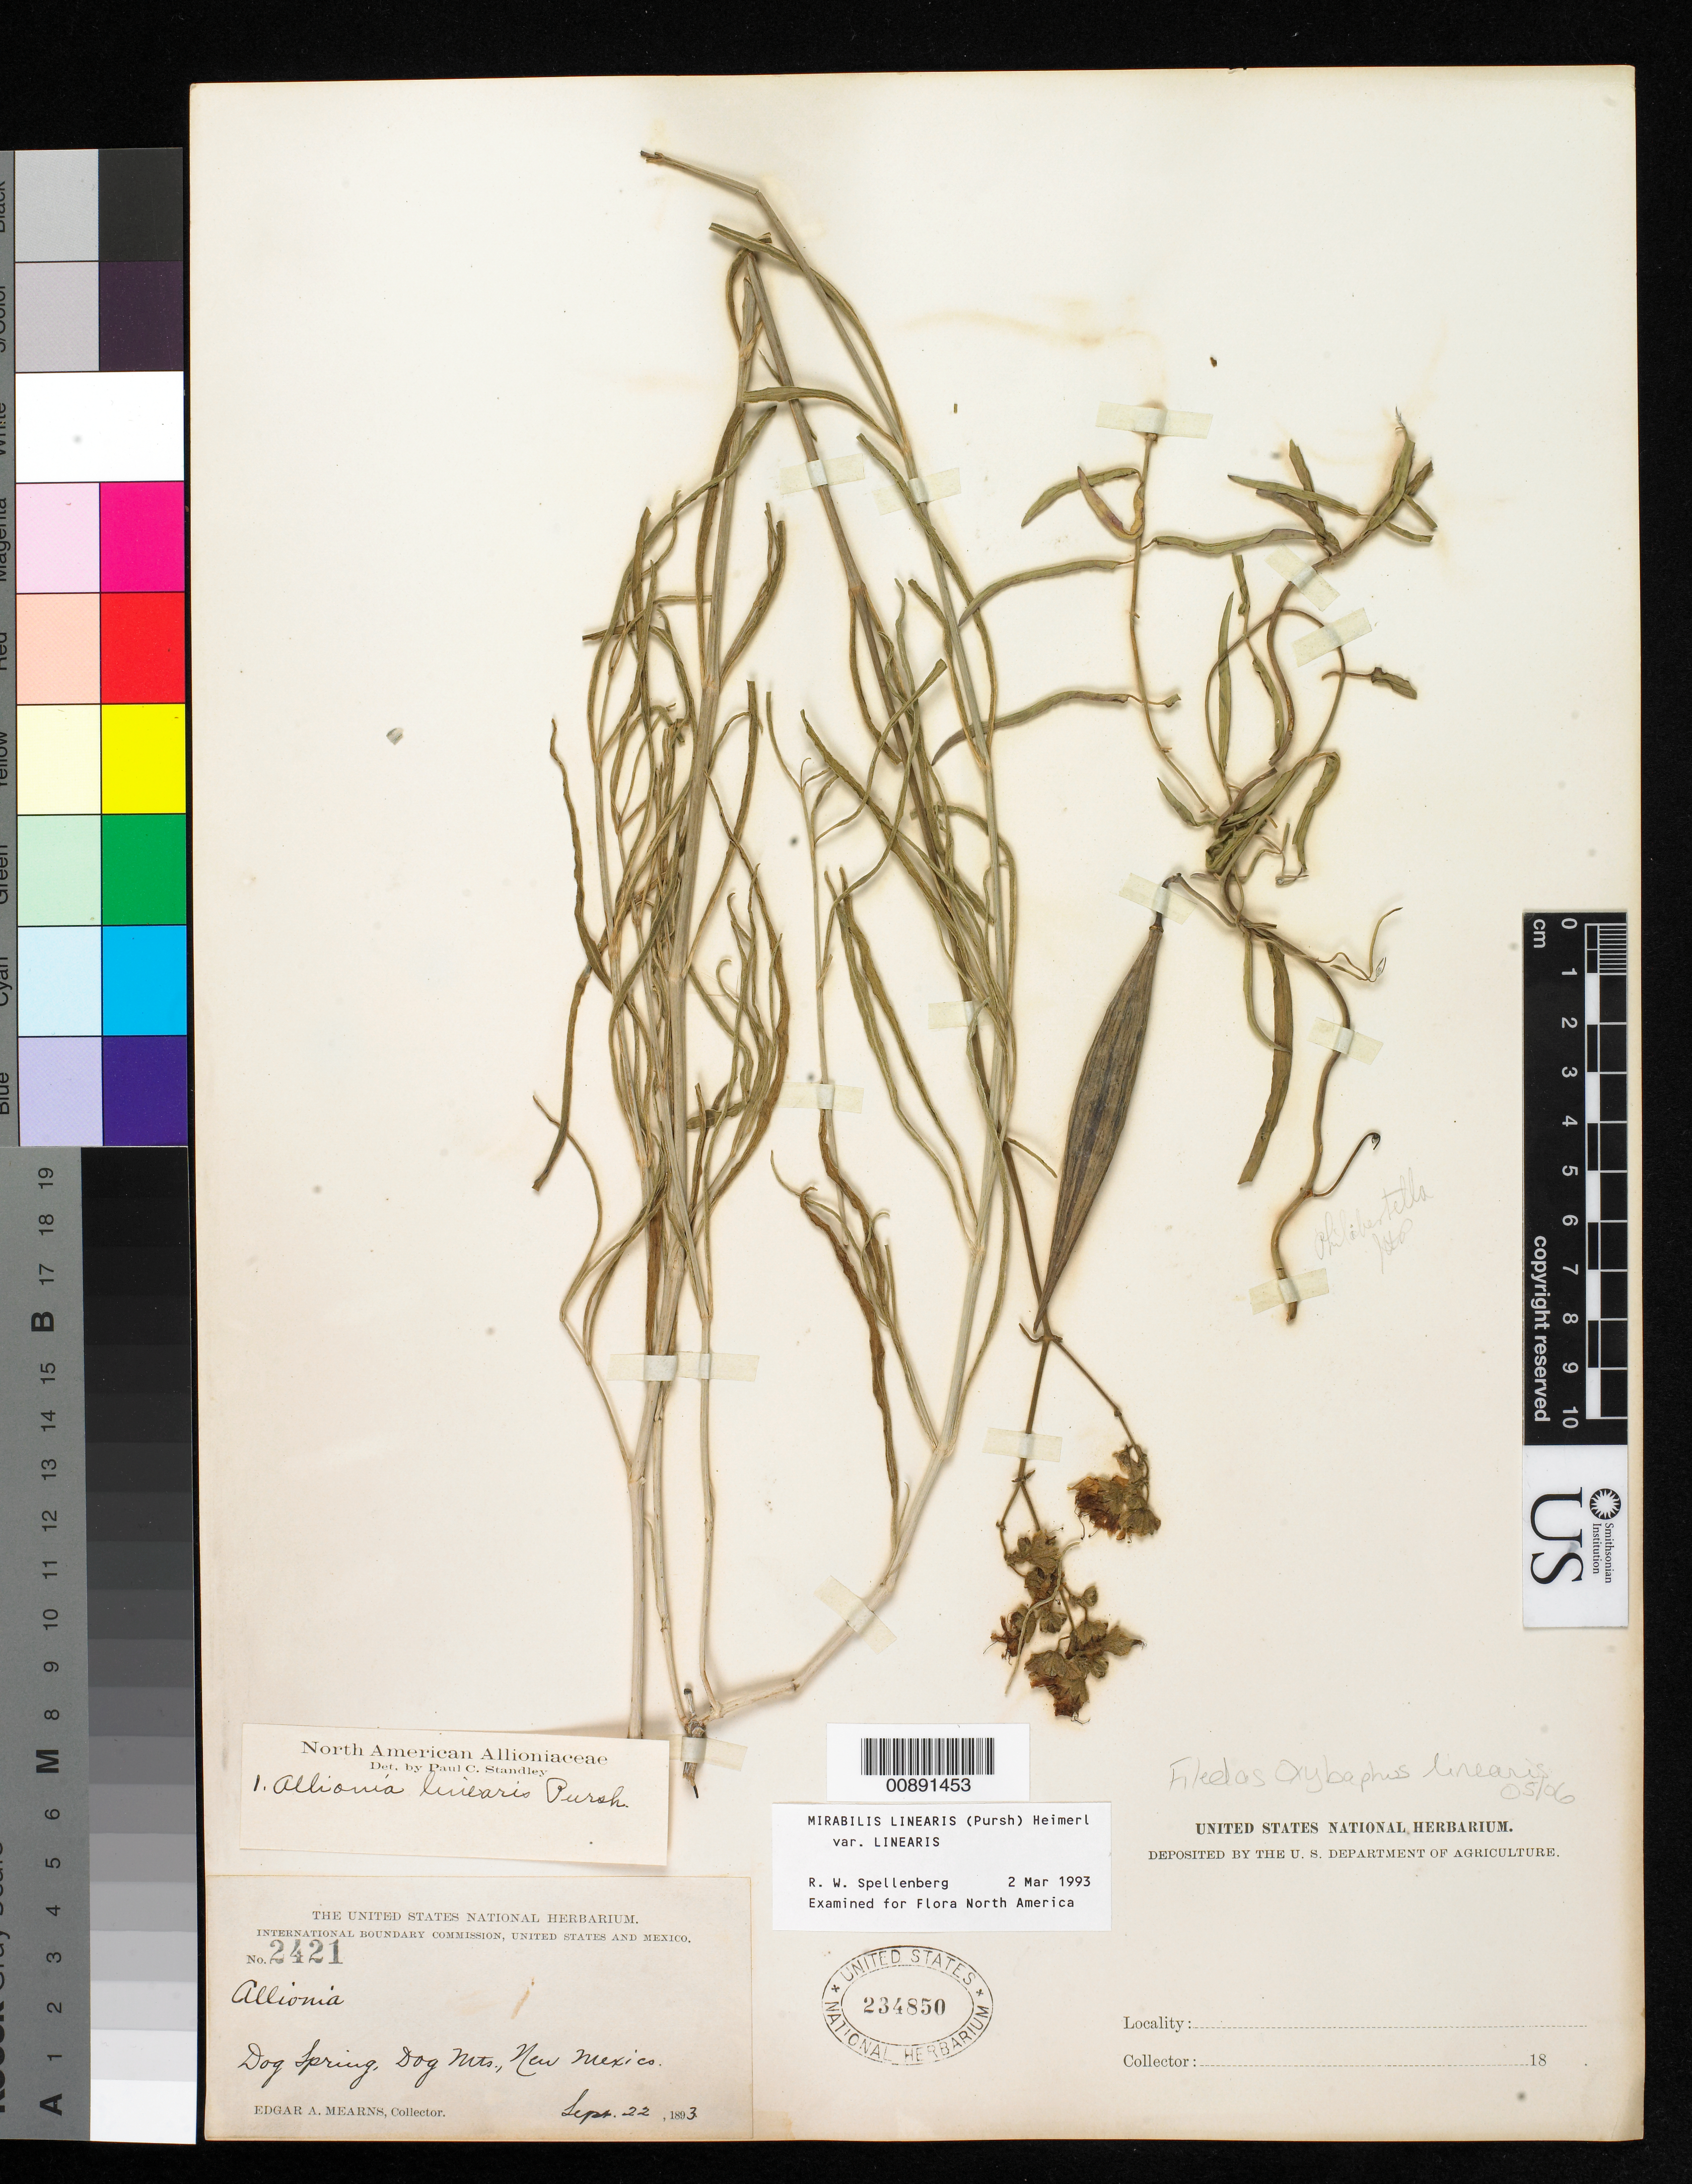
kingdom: Plantae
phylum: Tracheophyta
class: Magnoliopsida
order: Caryophyllales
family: Nyctaginaceae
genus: Oxybaphus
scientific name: Oxybaphus linearis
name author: (Pursh) B.L. Rob.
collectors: E. A. Mearns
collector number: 2421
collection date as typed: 22 Sep 1893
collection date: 1893-09-22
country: United States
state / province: New Mexico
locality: Dog Spring, Dog Mts., New Mexico.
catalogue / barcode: US 234850